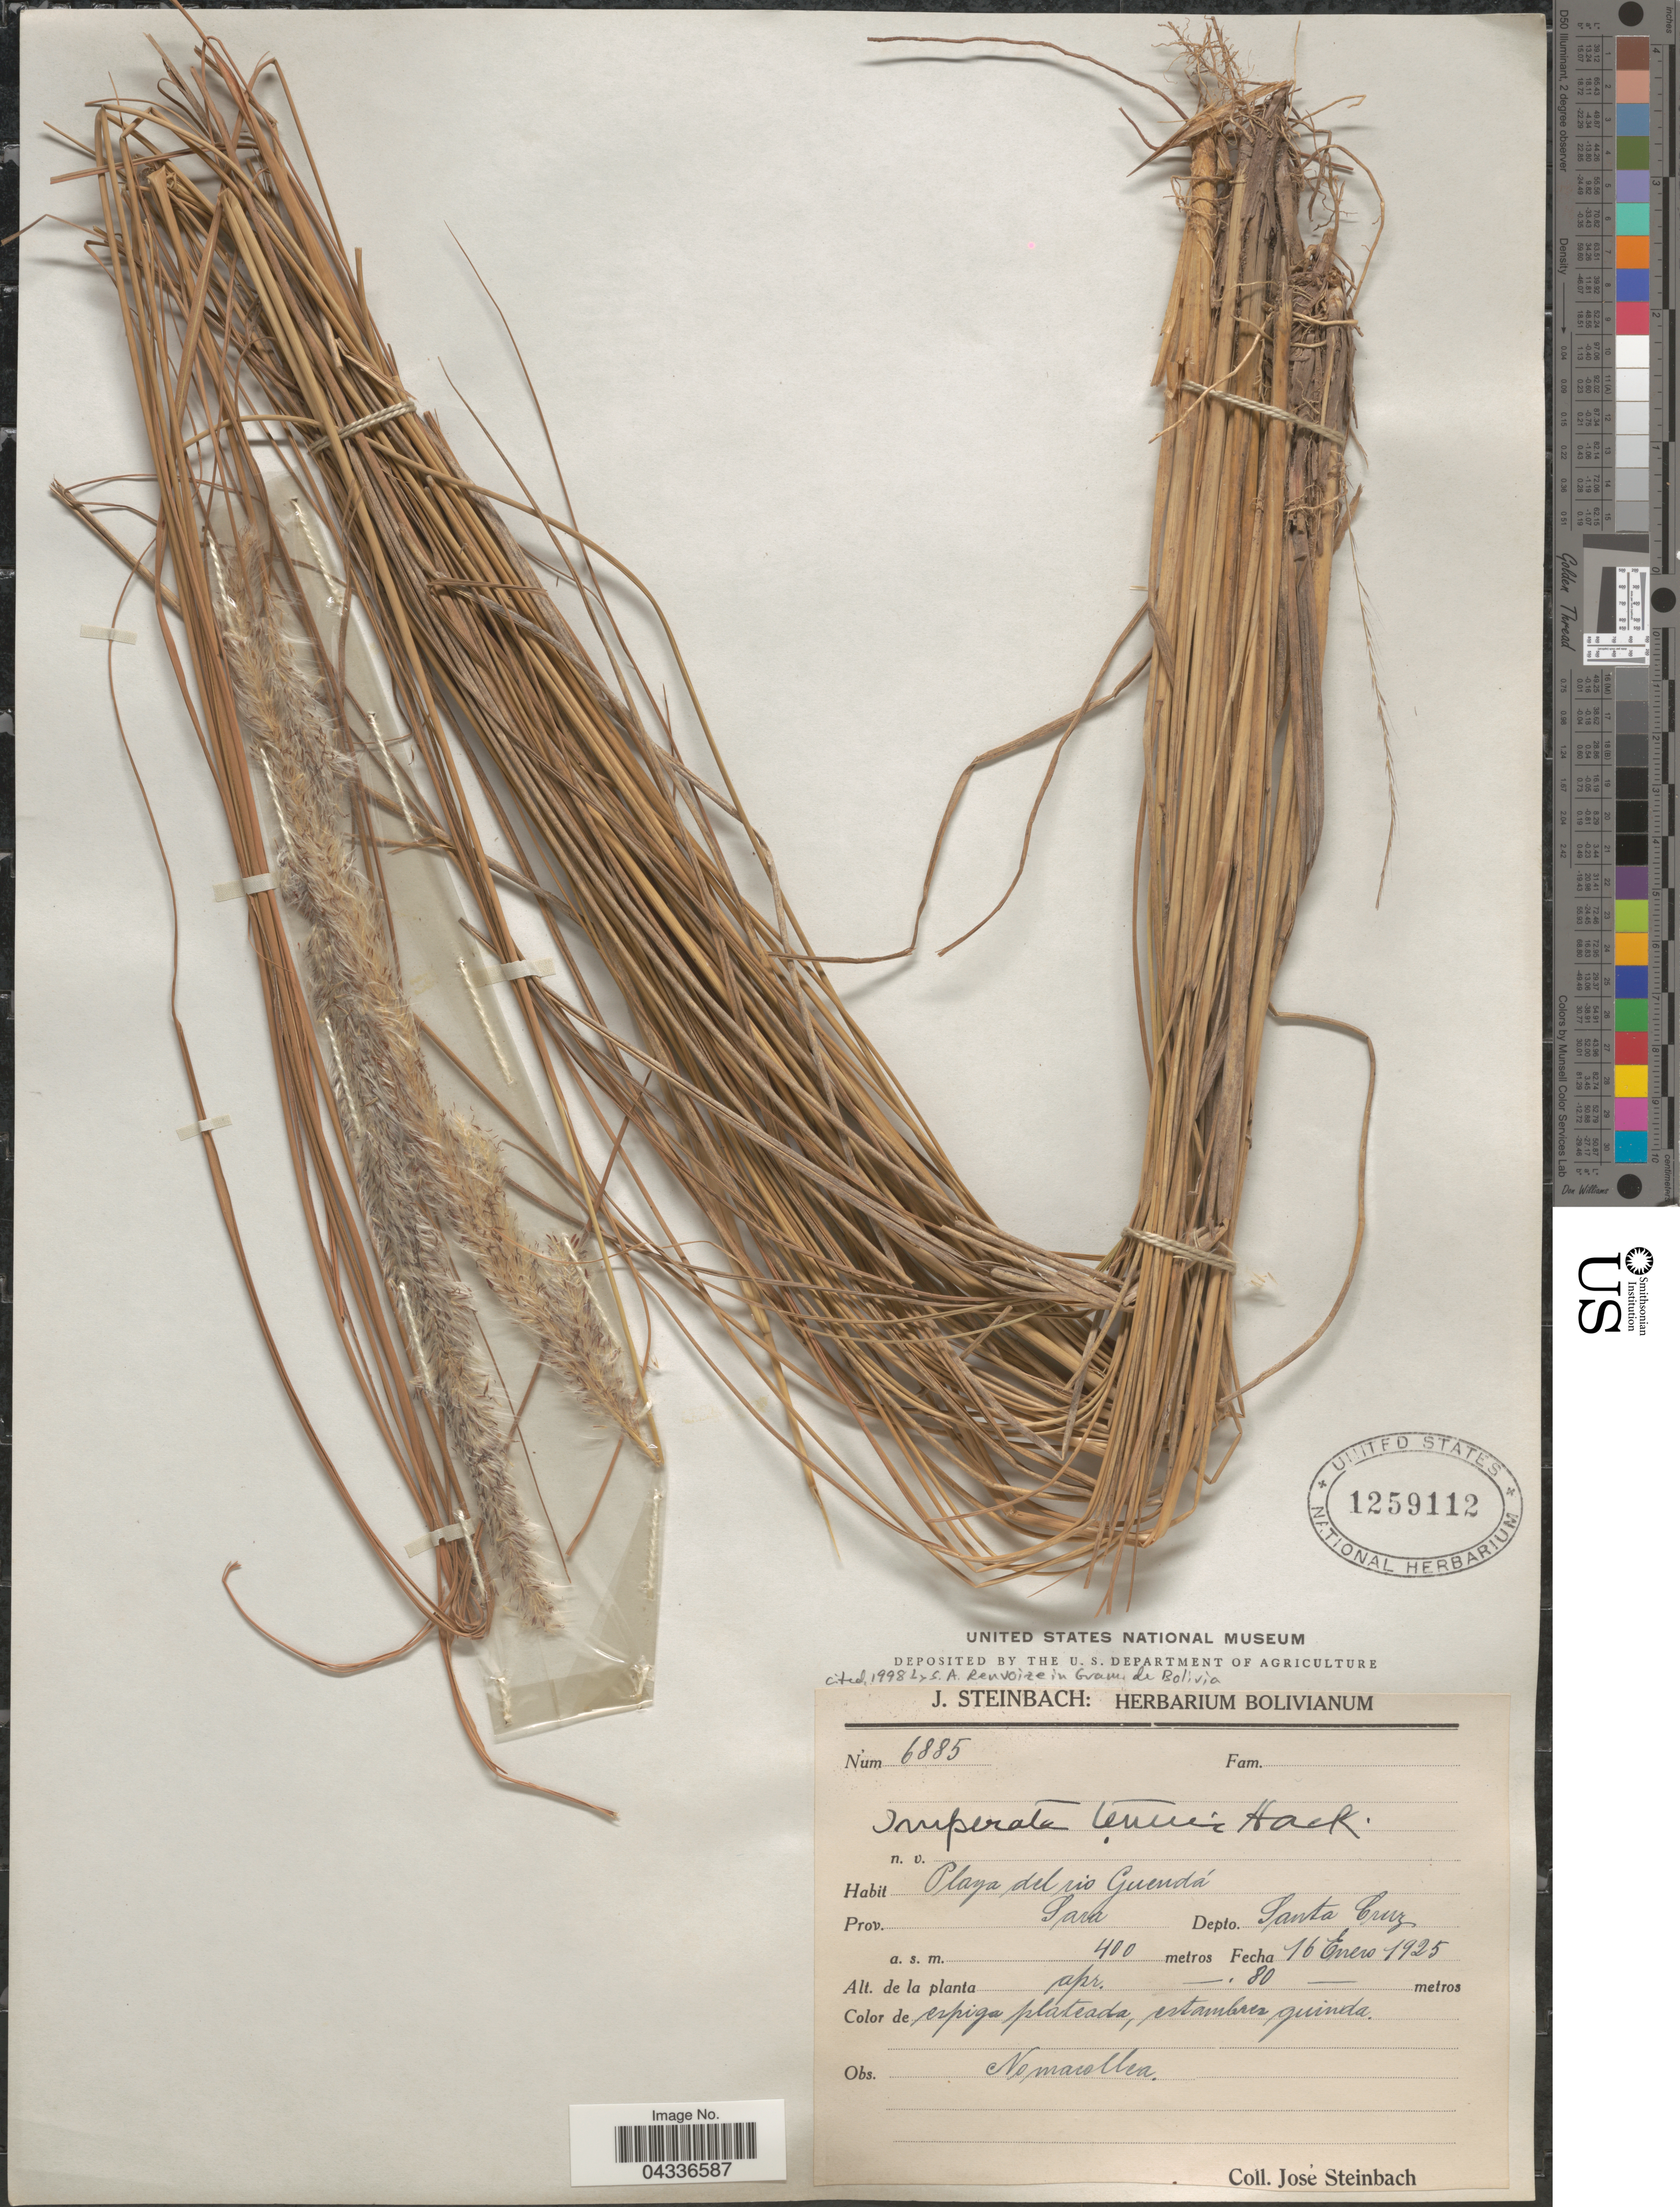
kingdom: Plantae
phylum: Tracheophyta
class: Liliopsida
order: Poales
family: Poaceae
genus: Imperata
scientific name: Imperata tenuis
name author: Hack.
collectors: J. Steinbach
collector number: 6885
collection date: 1925-01-16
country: Bolivia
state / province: Santa Cruz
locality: Playa del rio Guendá. Prov. Sara. Depto. Santa Cruz.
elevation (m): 400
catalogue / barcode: US 1259112